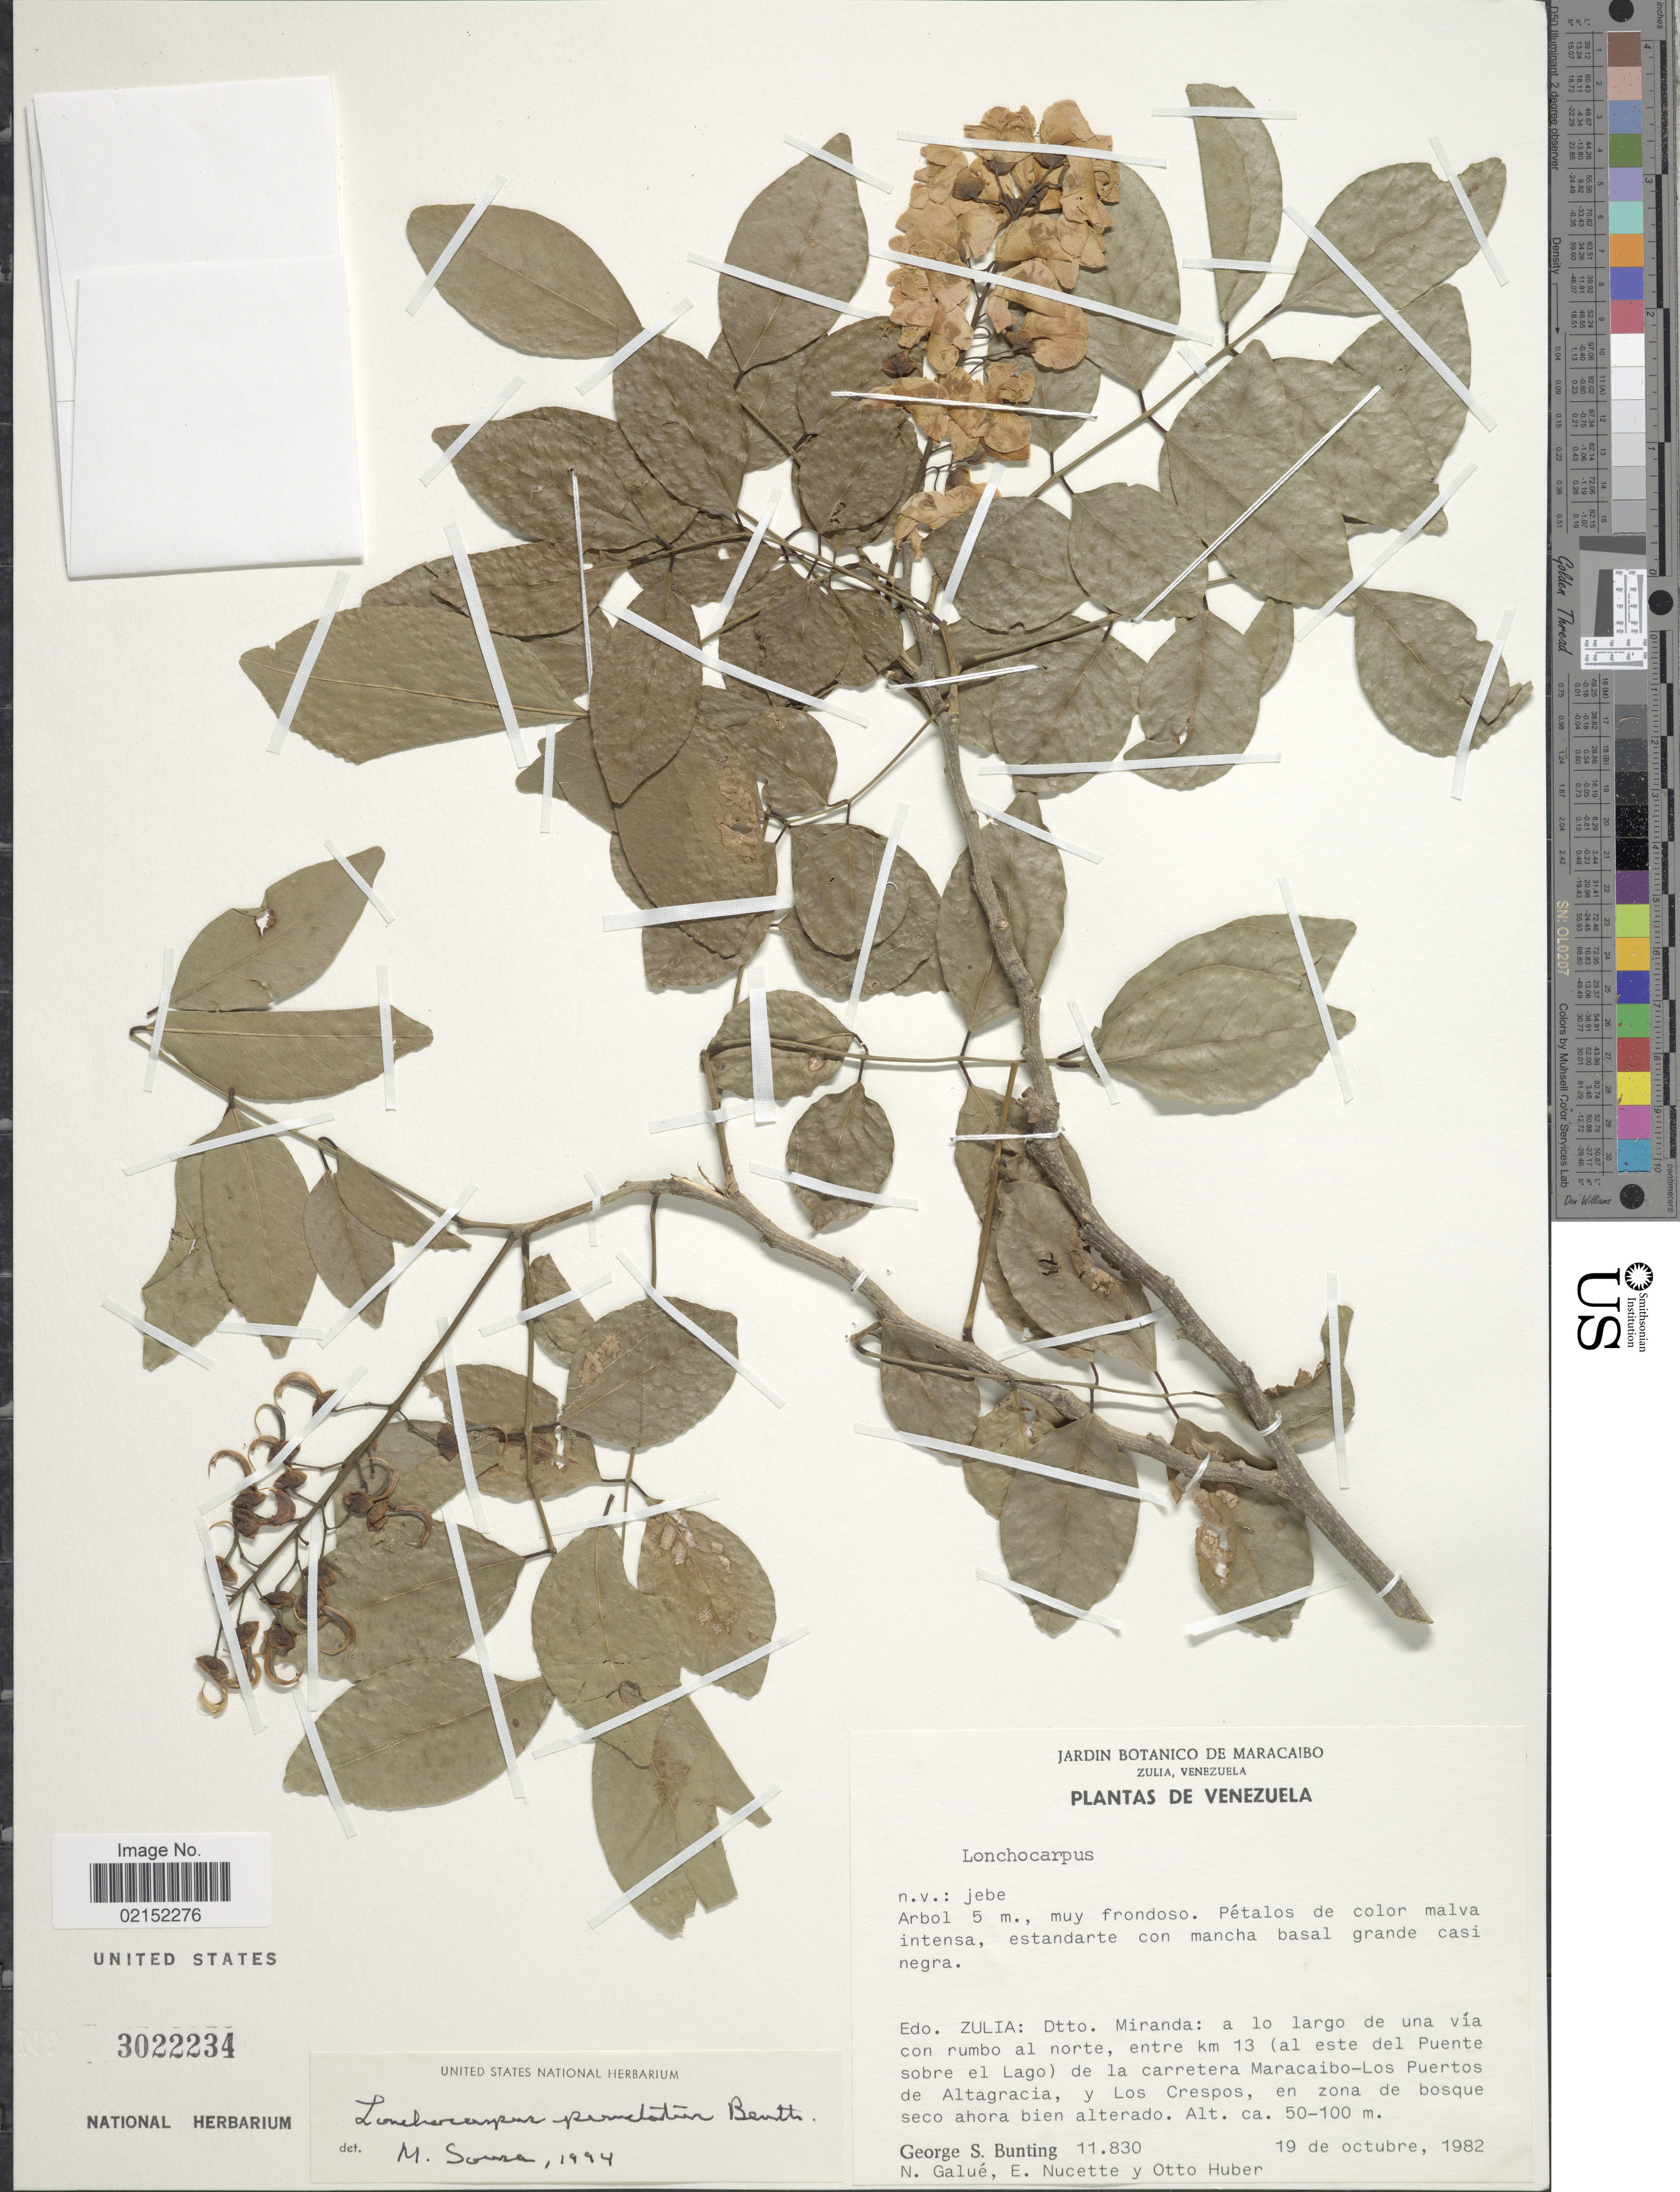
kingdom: Plantae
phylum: Tracheophyta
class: Magnoliopsida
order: Fabales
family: Fabaceae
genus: Lonchocarpus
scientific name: Lonchocarpus punctatus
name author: Kunth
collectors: G. S. Bunting, N. Galué, E. Nucette & O. Huber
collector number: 11830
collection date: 1982-10-19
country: Venezuela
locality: Edo. Zulia: Dtto. Miranda: a lo largo de una via con rumbo al norte, entre km 13 (al este del Puente sobre el Lago) de la carretera Maracaibo-Los Puertos de Altagracia, y Los Crespos, en zona de bosque seco ahora bien alterado.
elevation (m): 50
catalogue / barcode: US 3022234